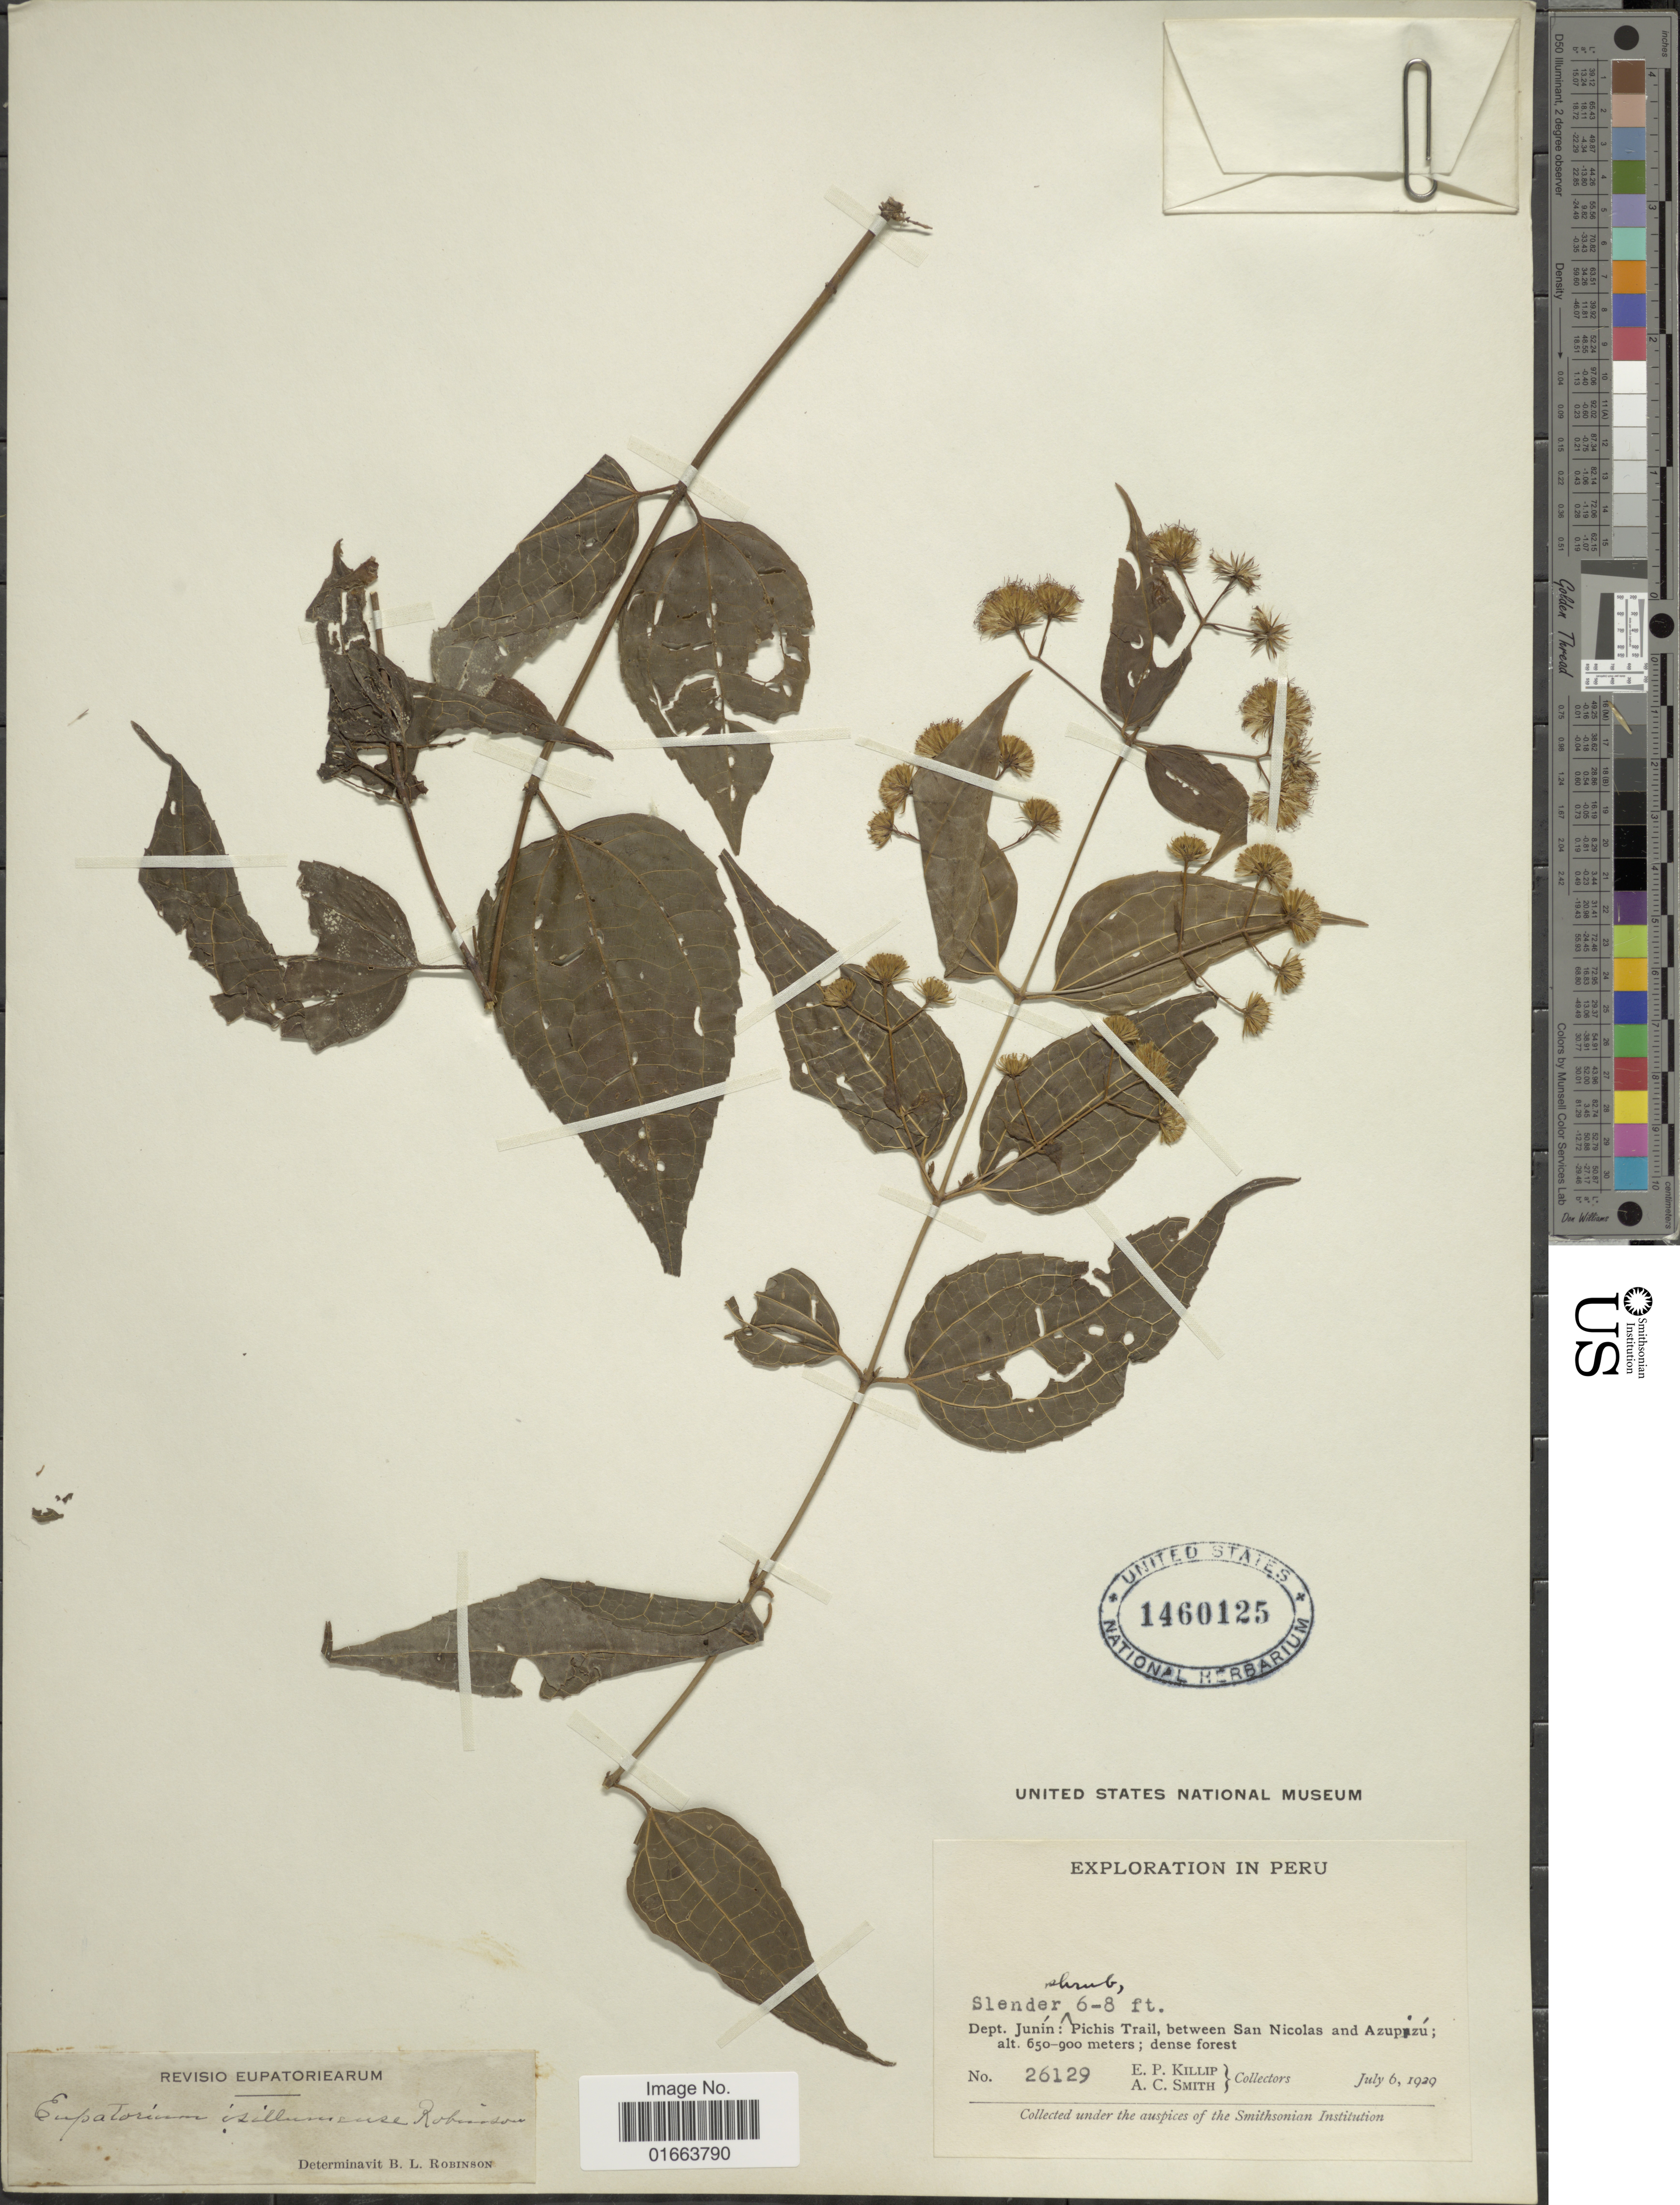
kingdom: Plantae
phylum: Tracheophyta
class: Magnoliopsida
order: Asterales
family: Asteraceae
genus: Koanophyllon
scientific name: Koanophyllon isillumense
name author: (B.L. Rob.) R.M. King & H. Rob.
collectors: E. P. Killip & A. C. Smith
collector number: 26129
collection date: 1929-07-06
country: Peru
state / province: Junín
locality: Pichis Trail, between San Nicolas and Azupizu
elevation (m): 650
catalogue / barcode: US 1460125